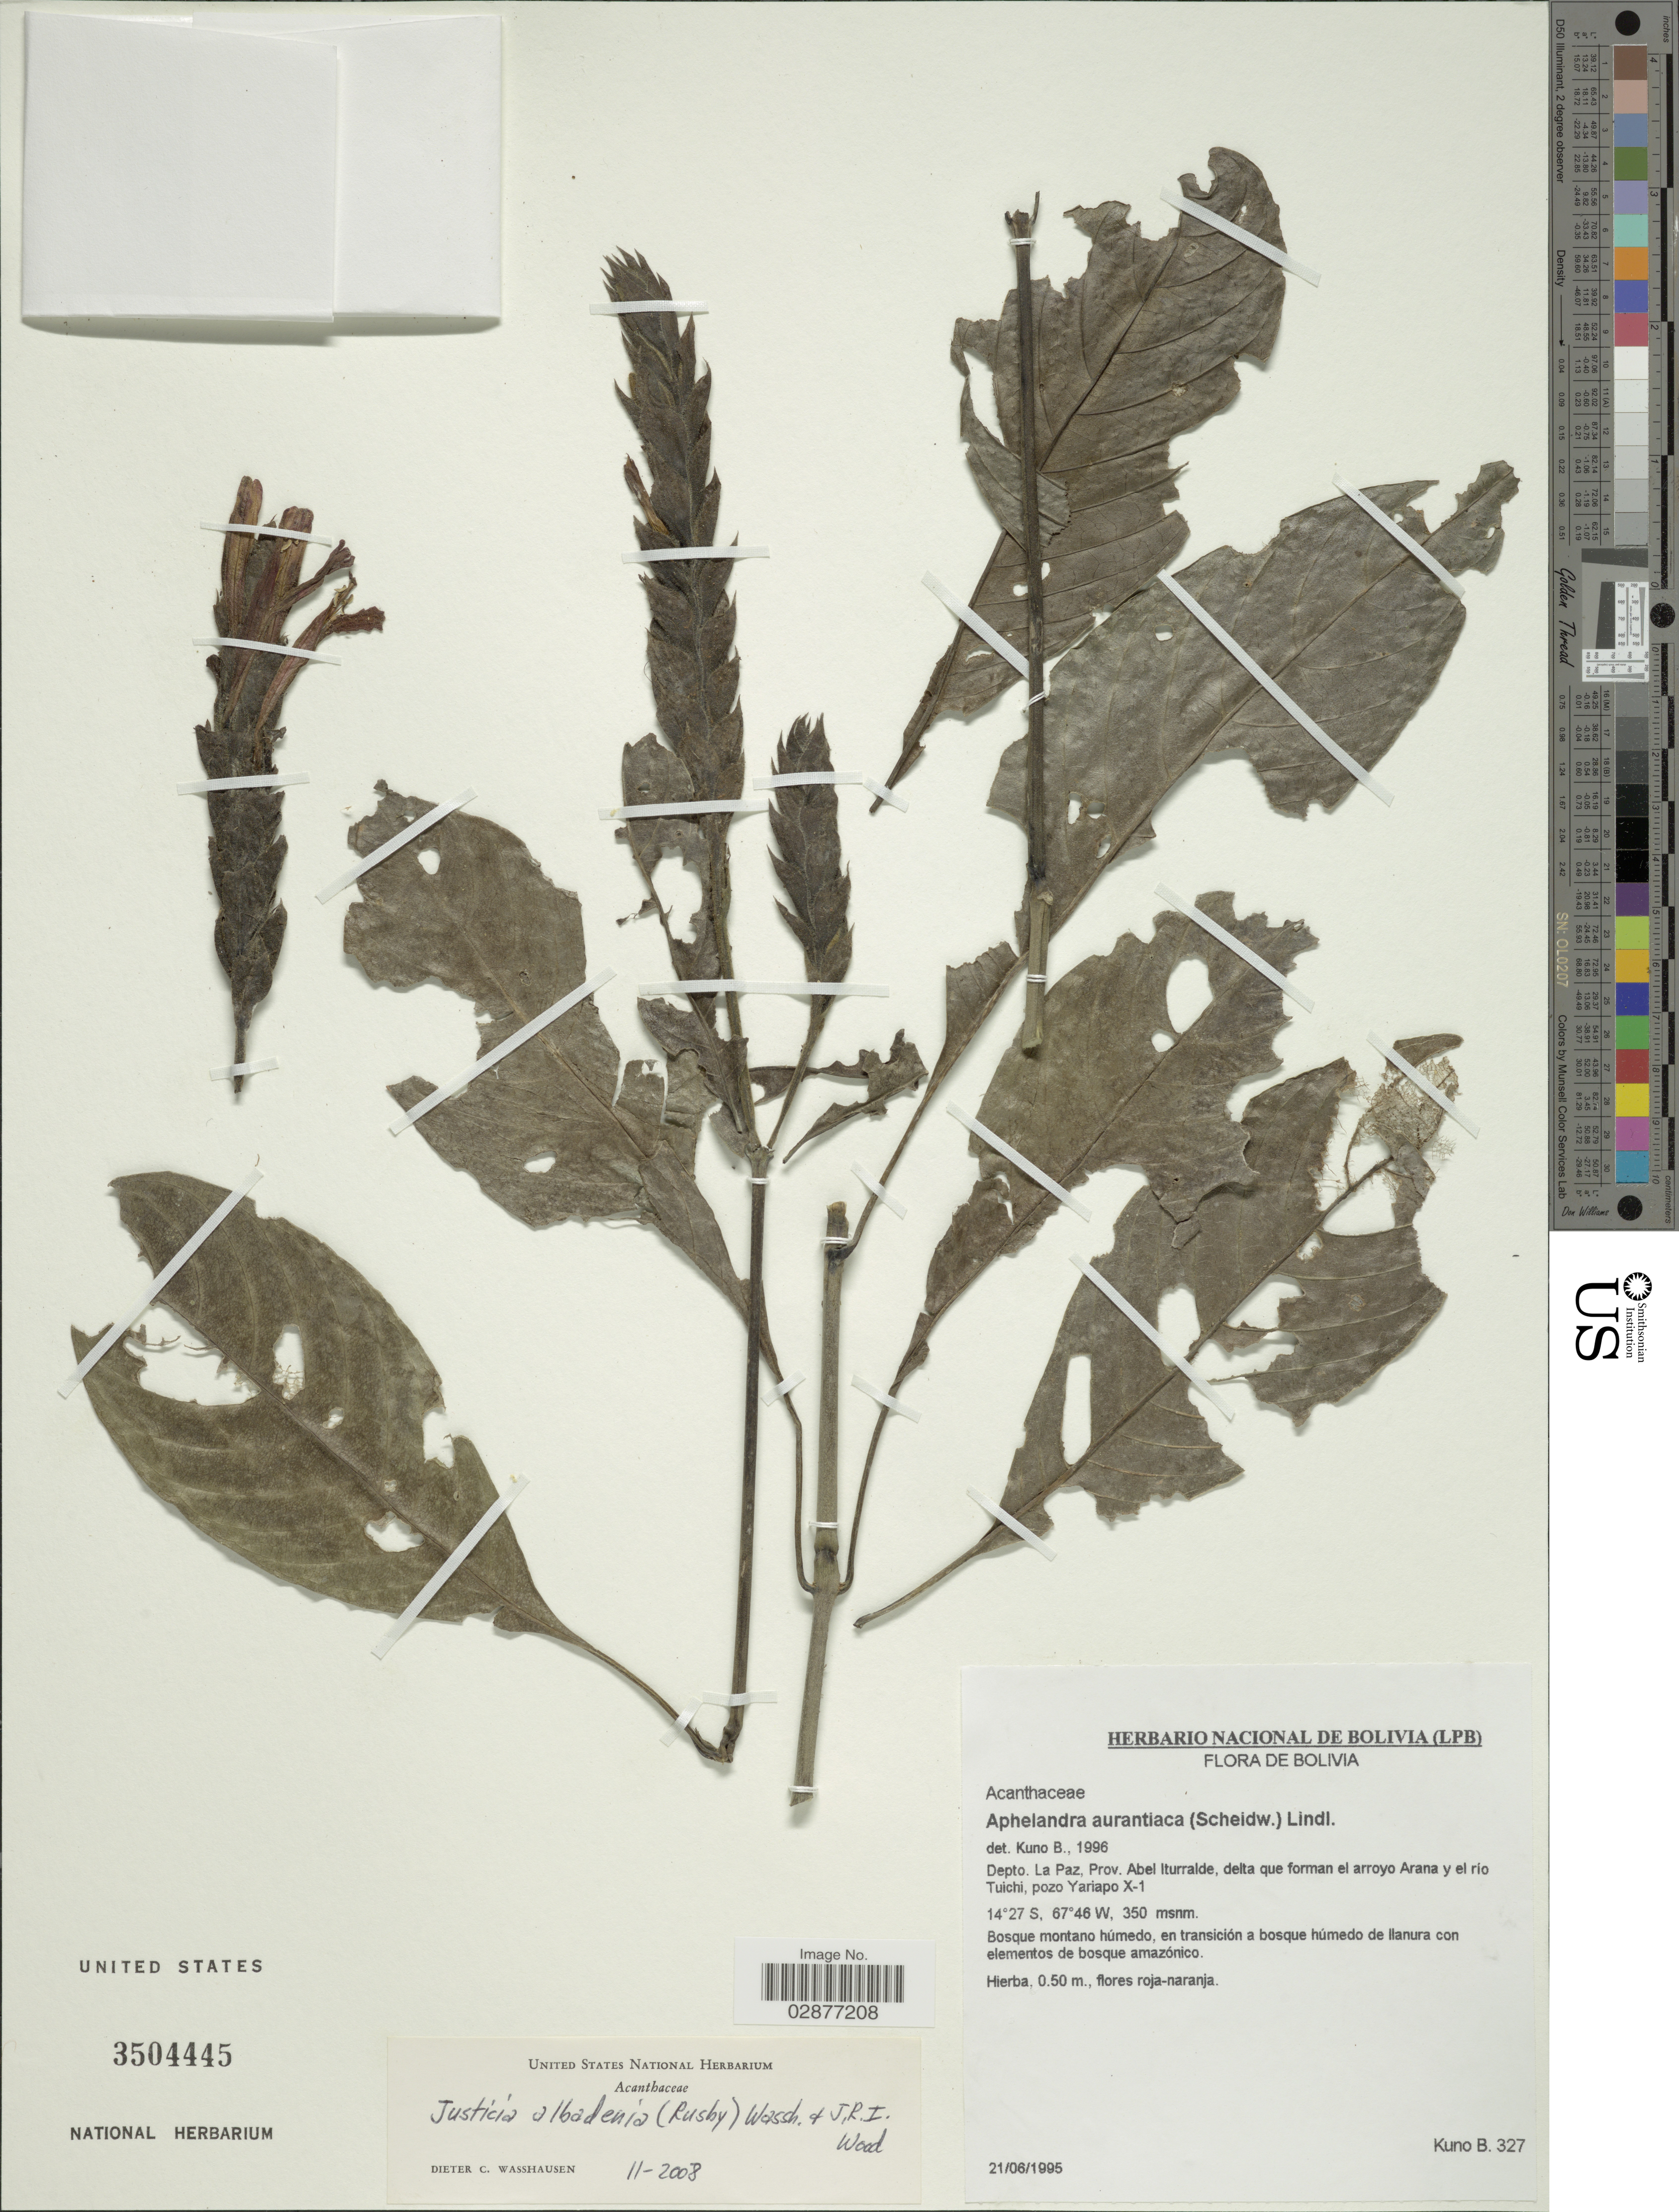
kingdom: Plantae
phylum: Tracheophyta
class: Magnoliopsida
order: Lamiales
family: Acanthaceae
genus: Justicia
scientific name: Justicia albadenia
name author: (Rusby) Wassh. & J.R.I. Wood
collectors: B. Kuno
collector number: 327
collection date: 1995-06-21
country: Bolivia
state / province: La Paz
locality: Depto. La Paz, Prov. Abel Iturralde, delta que forman el arroyo Arana y el río Tuichi, pozo Yariapo X-1.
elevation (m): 350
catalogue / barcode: US 3504445